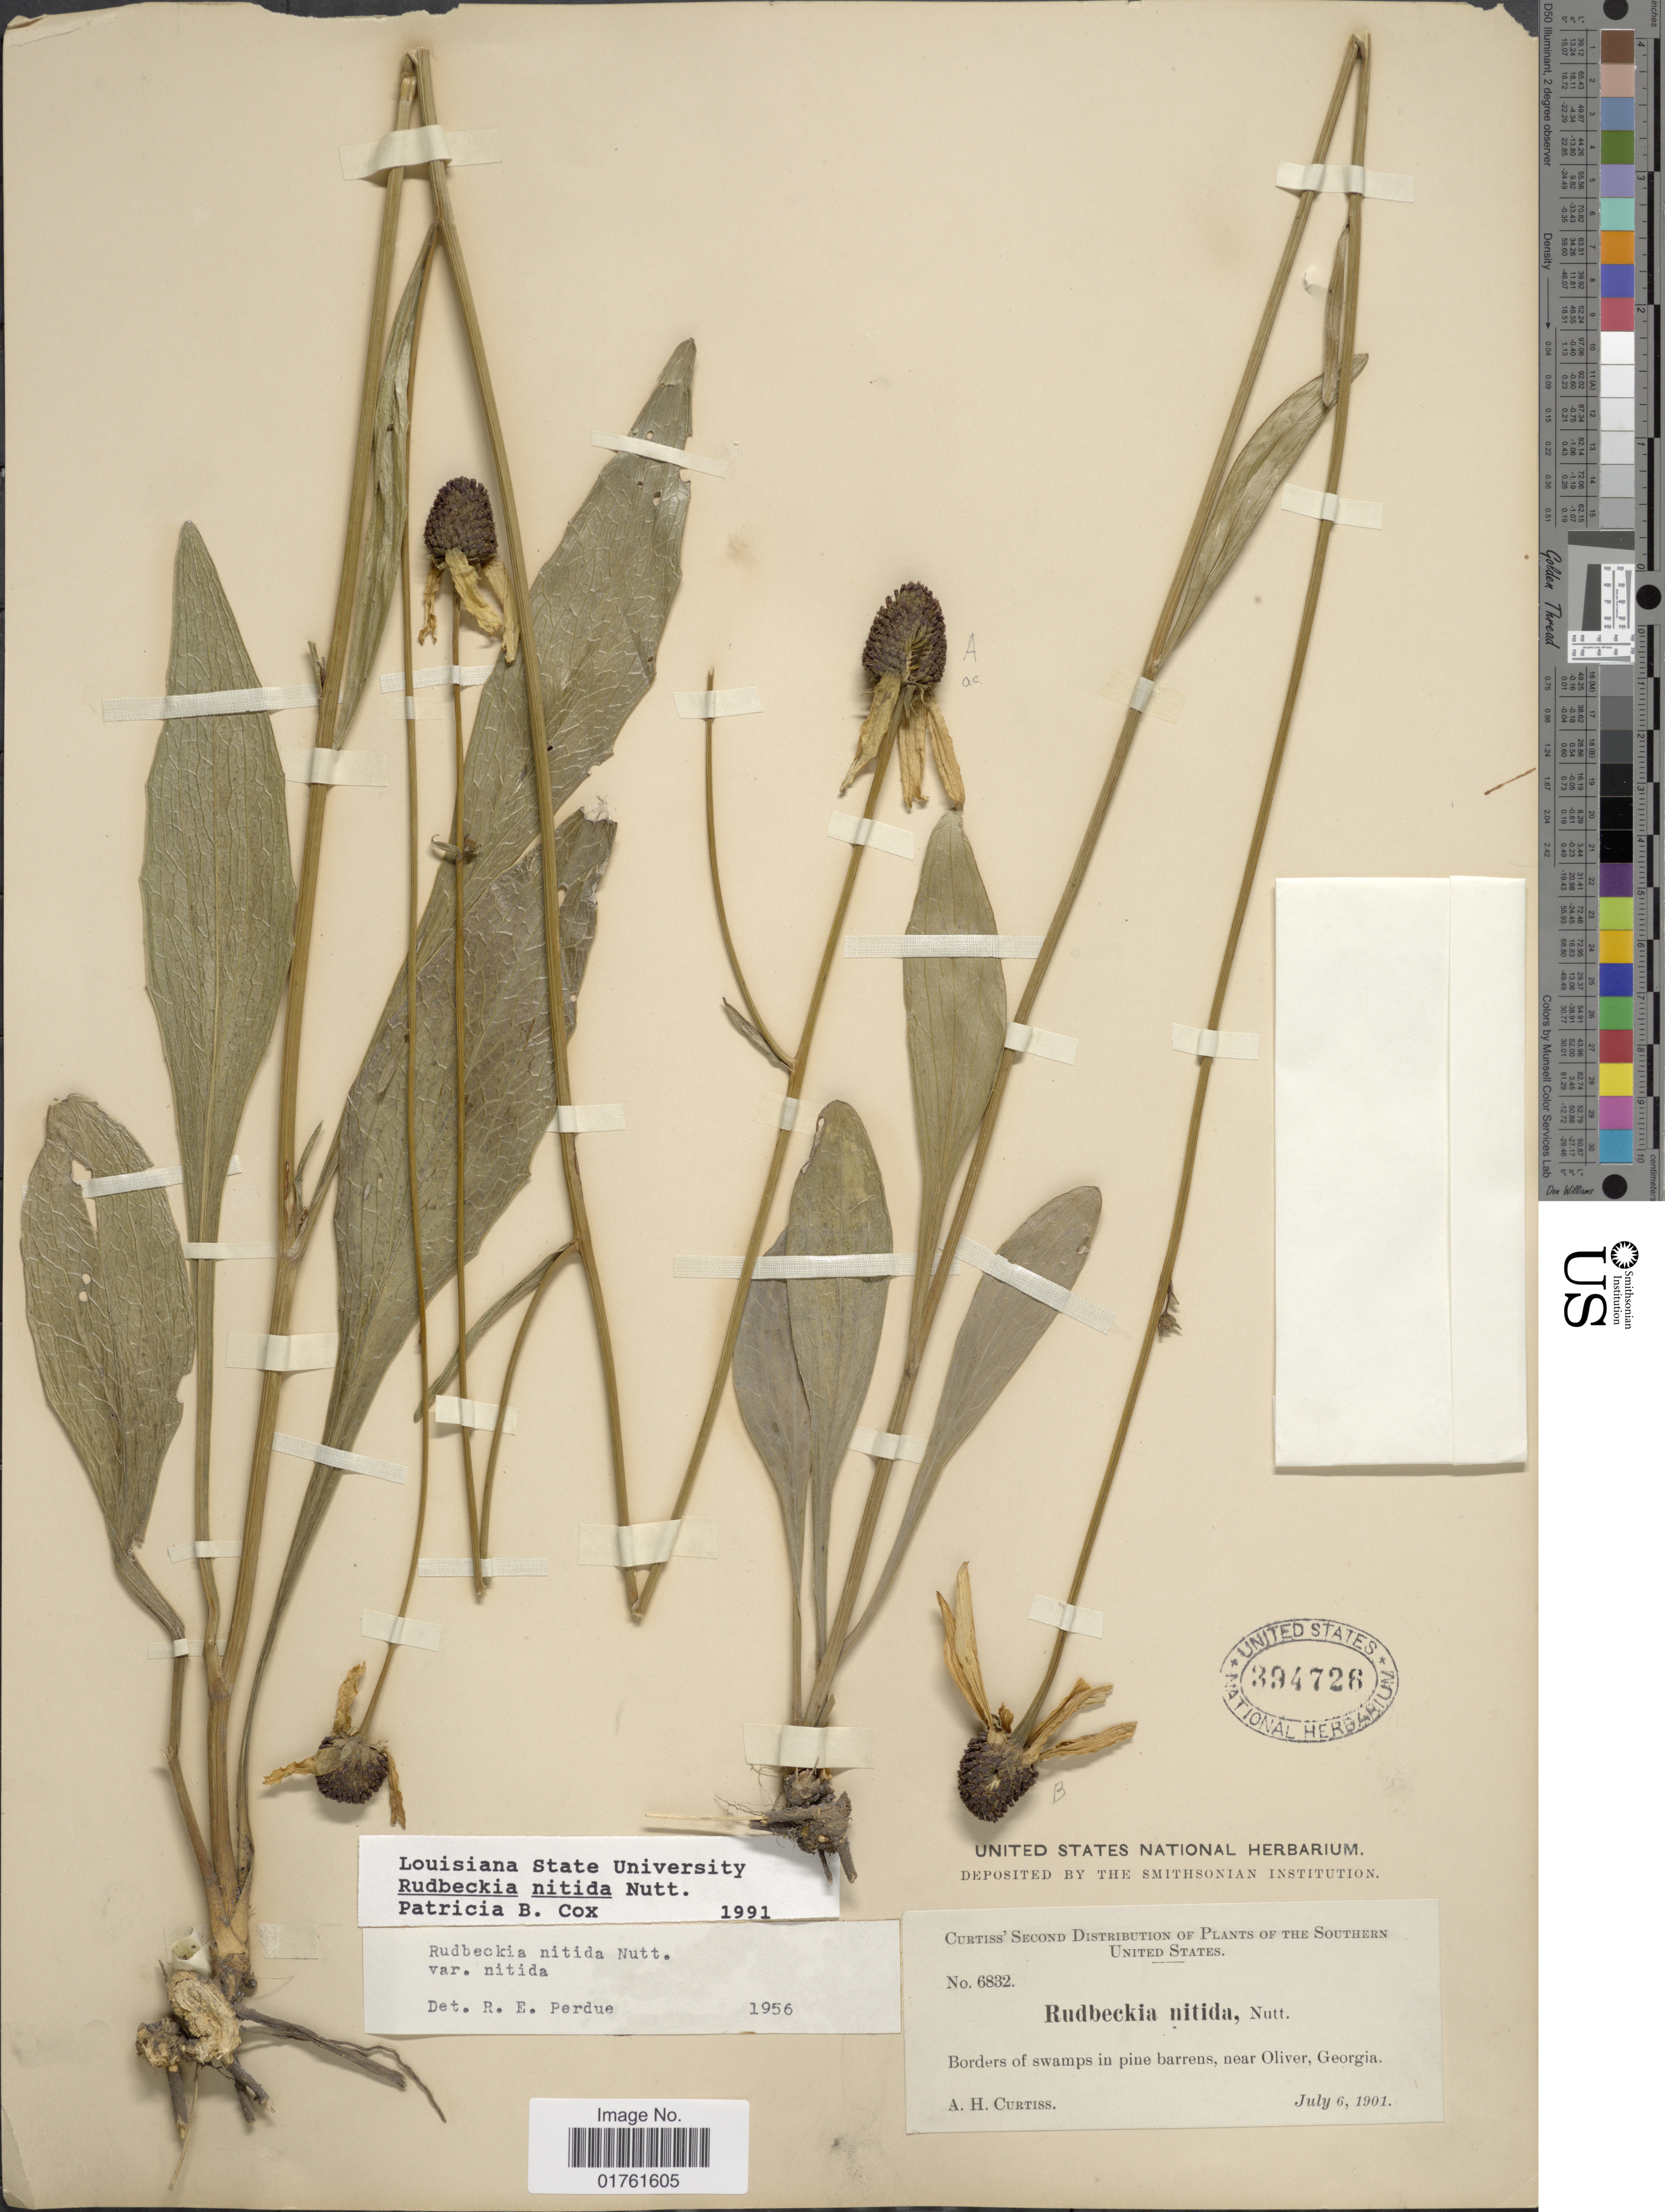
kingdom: Plantae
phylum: Tracheophyta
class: Magnoliopsida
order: Asterales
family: Asteraceae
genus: Rudbeckia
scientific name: Rudbeckia nitida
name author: Nutt.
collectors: A. H. Curtiss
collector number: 6832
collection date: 1901-07-06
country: United States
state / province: Georgia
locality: The Southern United States, Borders of swamps in pine barrens, near Oliver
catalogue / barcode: US 394726